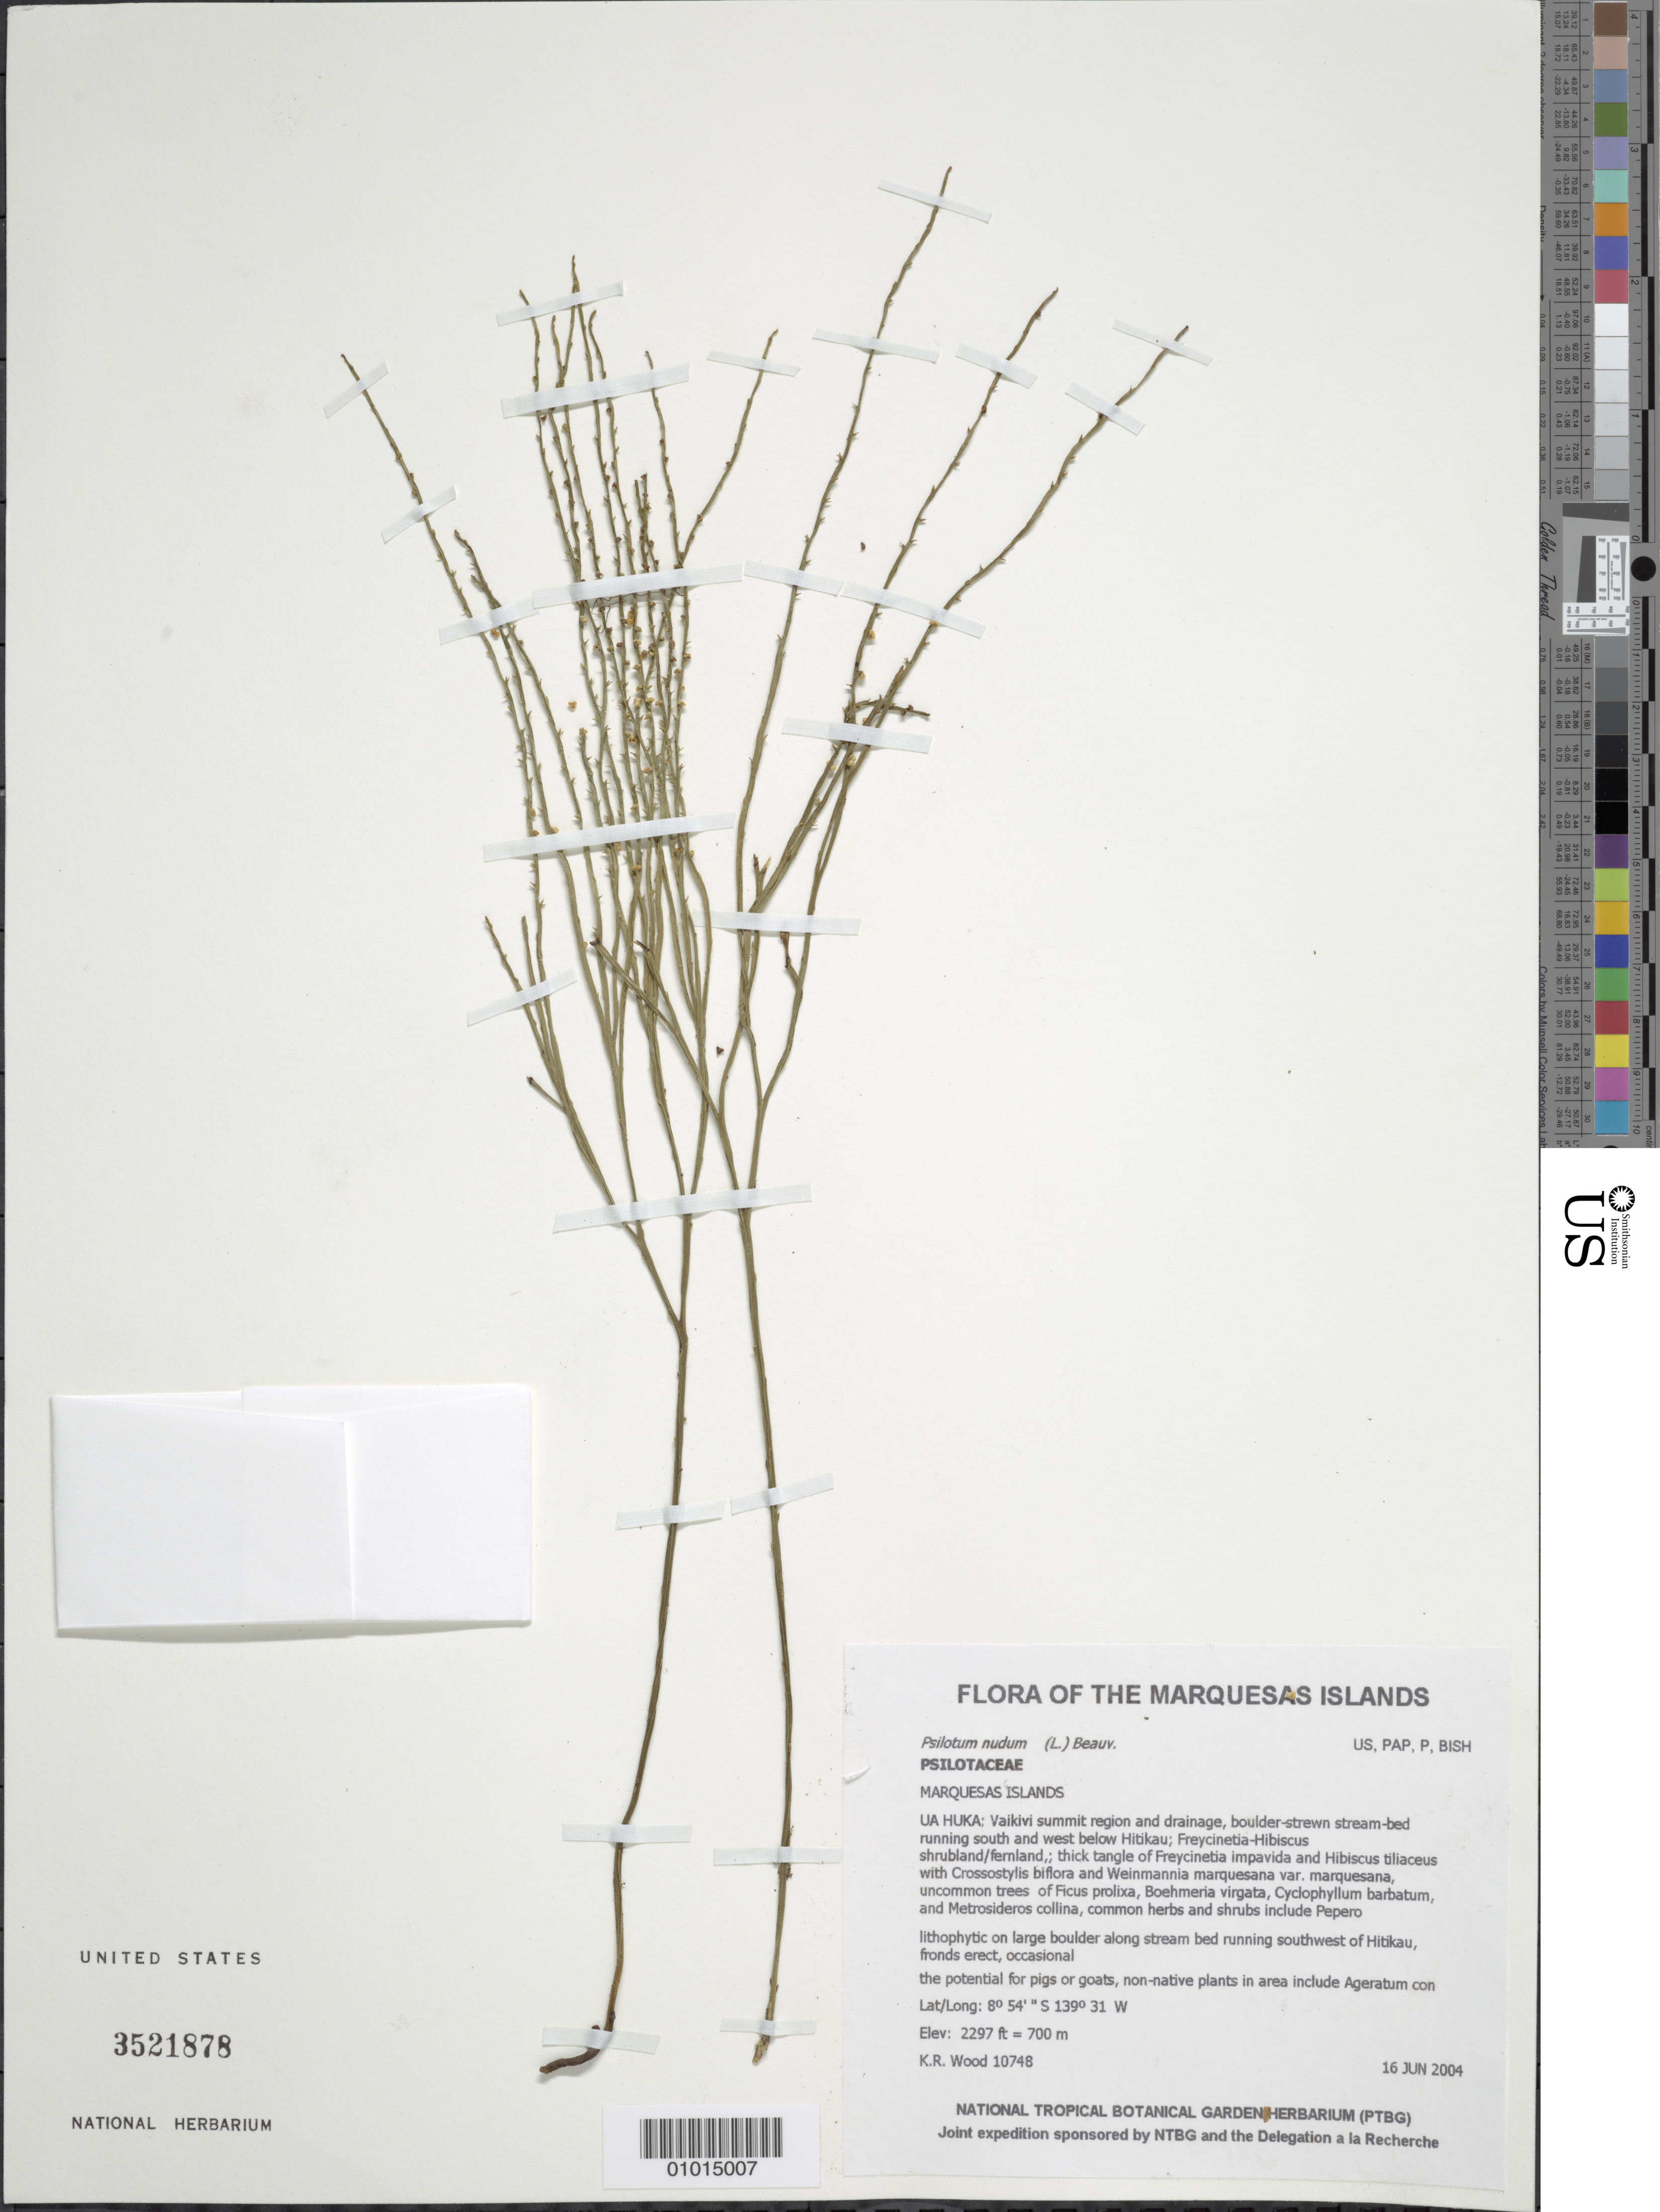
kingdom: Plantae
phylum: Tracheophyta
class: Polypodiopsida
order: Psilotales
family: Psilotaceae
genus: Psilotum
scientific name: Psilotum nudum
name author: (L.) P. Beauv.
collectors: K. R. Wood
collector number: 10748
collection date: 2004-06-16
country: French Polynesia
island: Ua Huka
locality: Vaikivi summit region and drainage, boulder-strewn stream-bed running south and west below Hitikau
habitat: Freycinetia - Hibiscus shrubland/fernland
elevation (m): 700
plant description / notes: The potential for pigs or goats, non-native plants in area include Ageratum conyzoides, Cordyline fruticosa, Dioscorea pentaphylla, and Zingiber zerumbet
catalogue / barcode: US 3521878